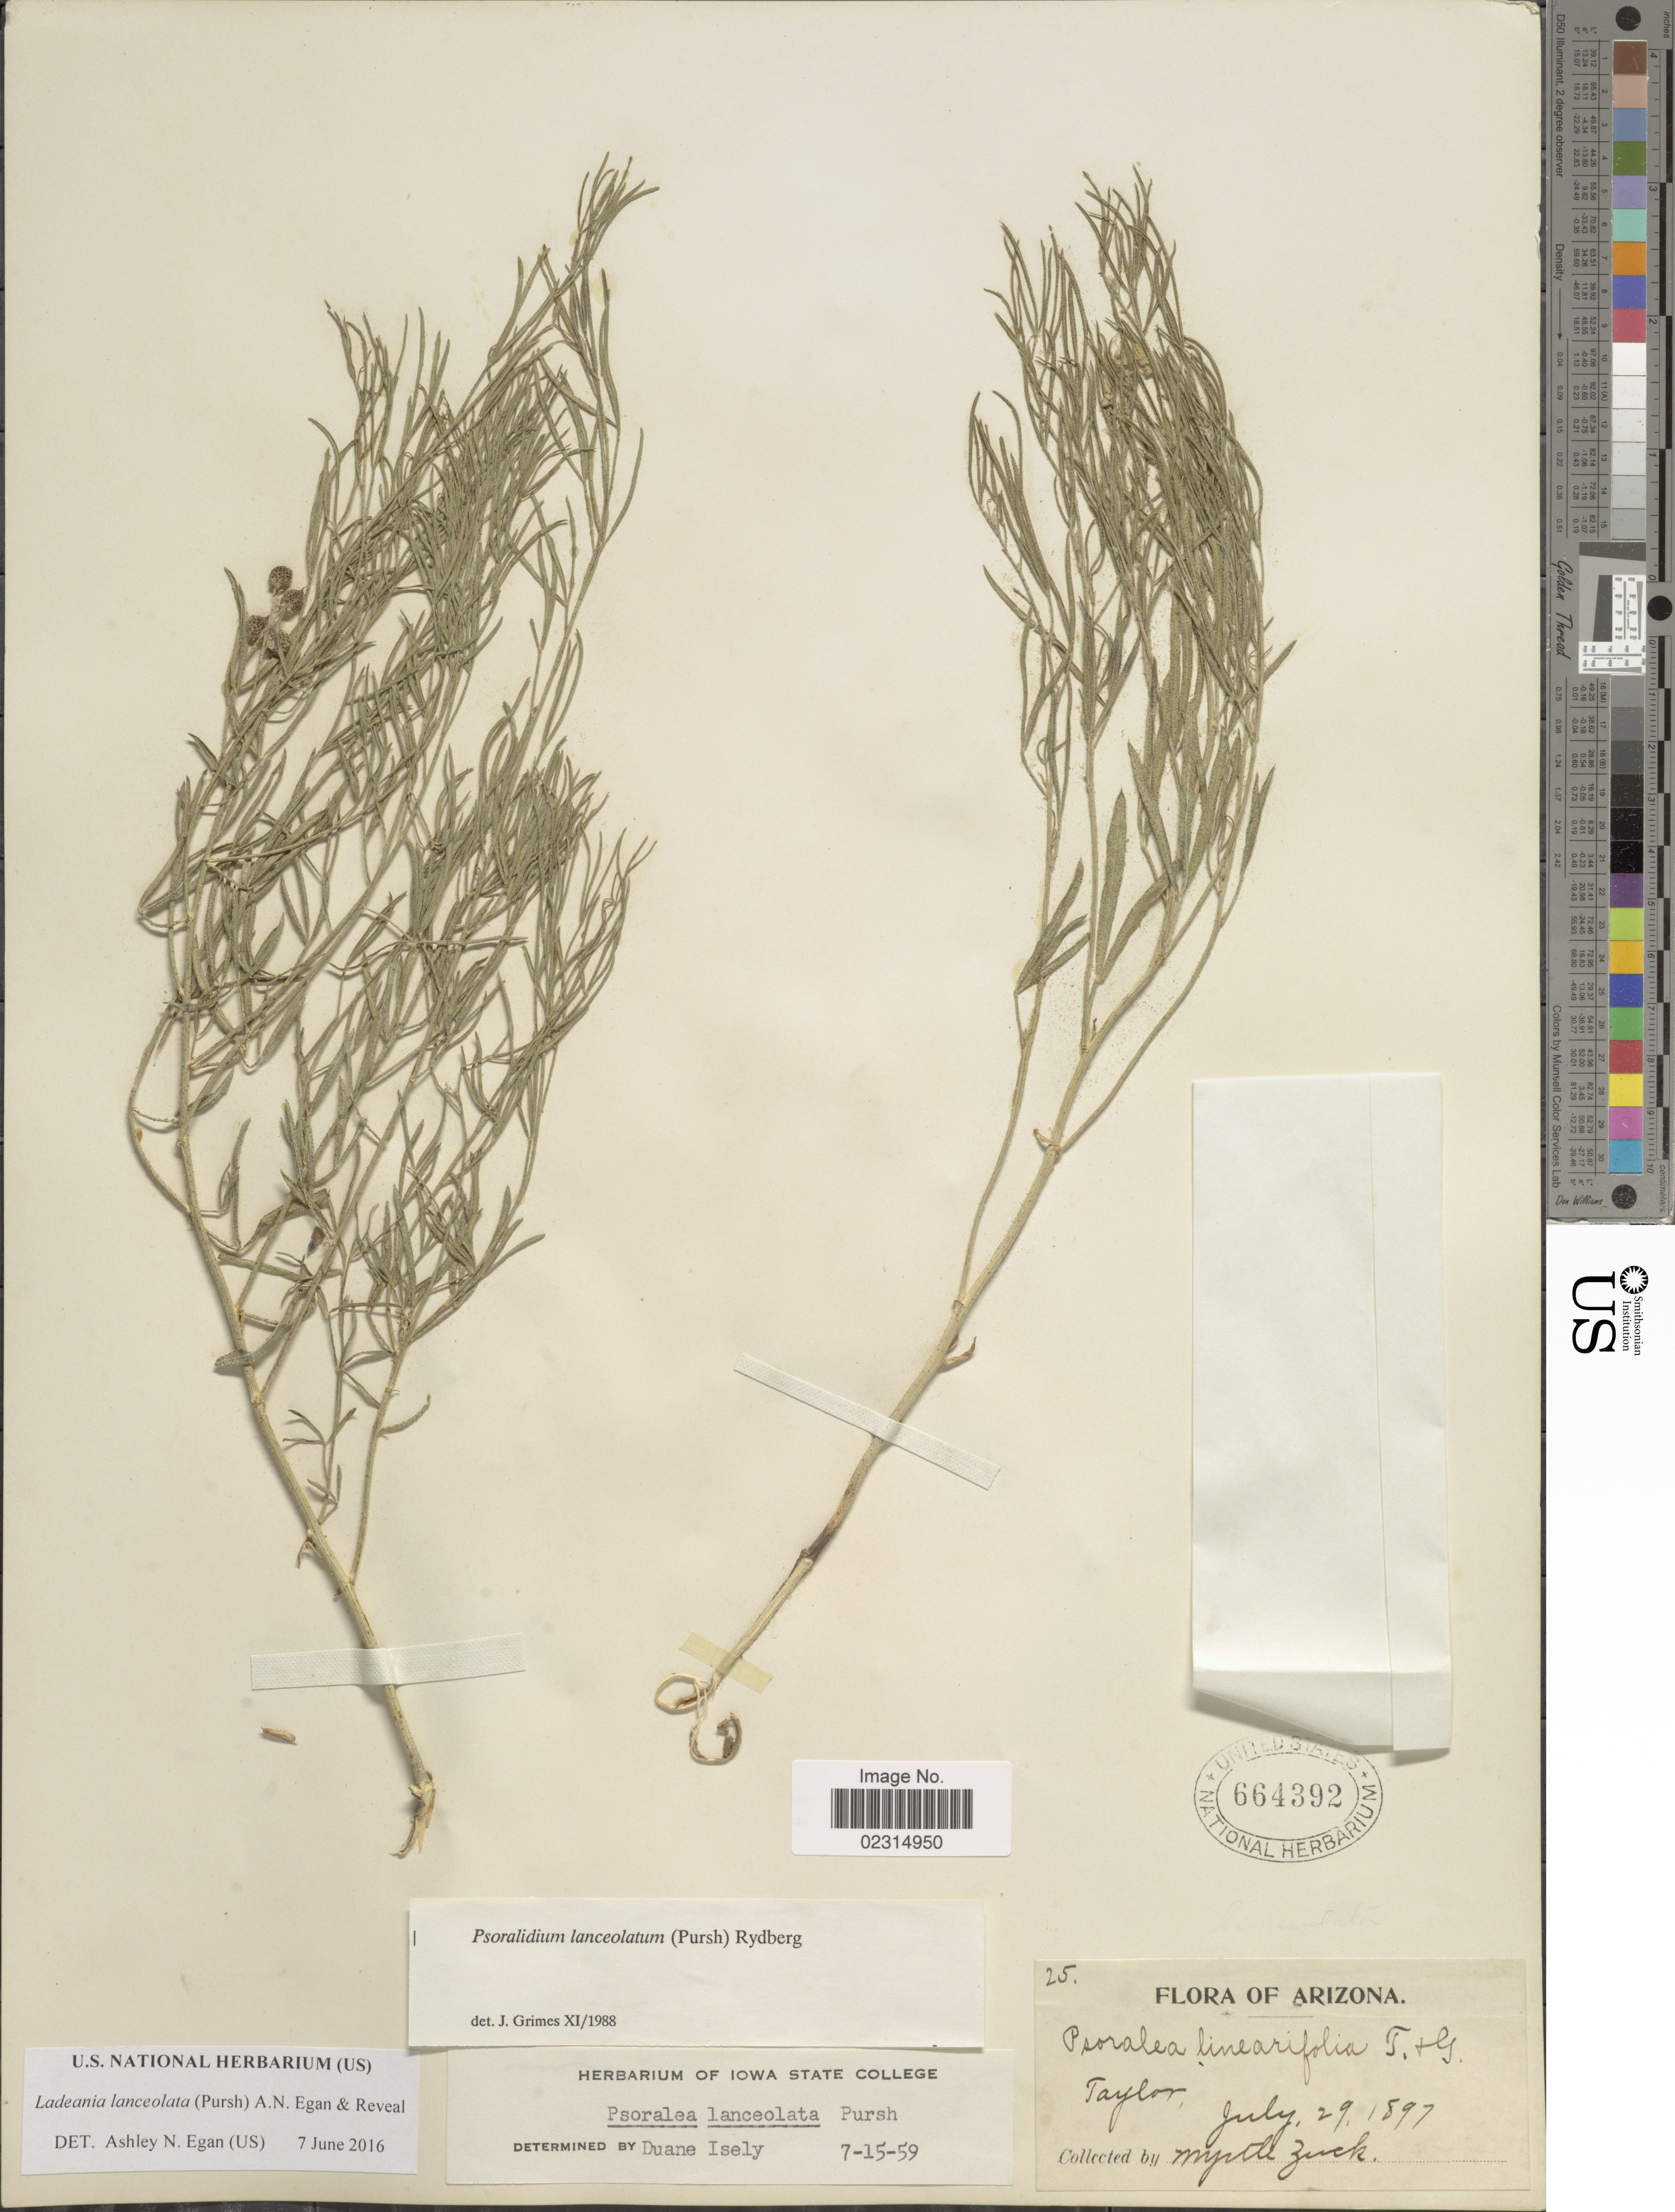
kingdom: Plantae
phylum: Tracheophyta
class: Magnoliopsida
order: Fabales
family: Fabaceae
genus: Ladeania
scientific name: Ladeania lanceolata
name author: (Pursh) A.N. Egan & Reveal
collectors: M. Zuck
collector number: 25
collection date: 1897-07-29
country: United States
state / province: Arizona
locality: Taylor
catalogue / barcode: US 664392